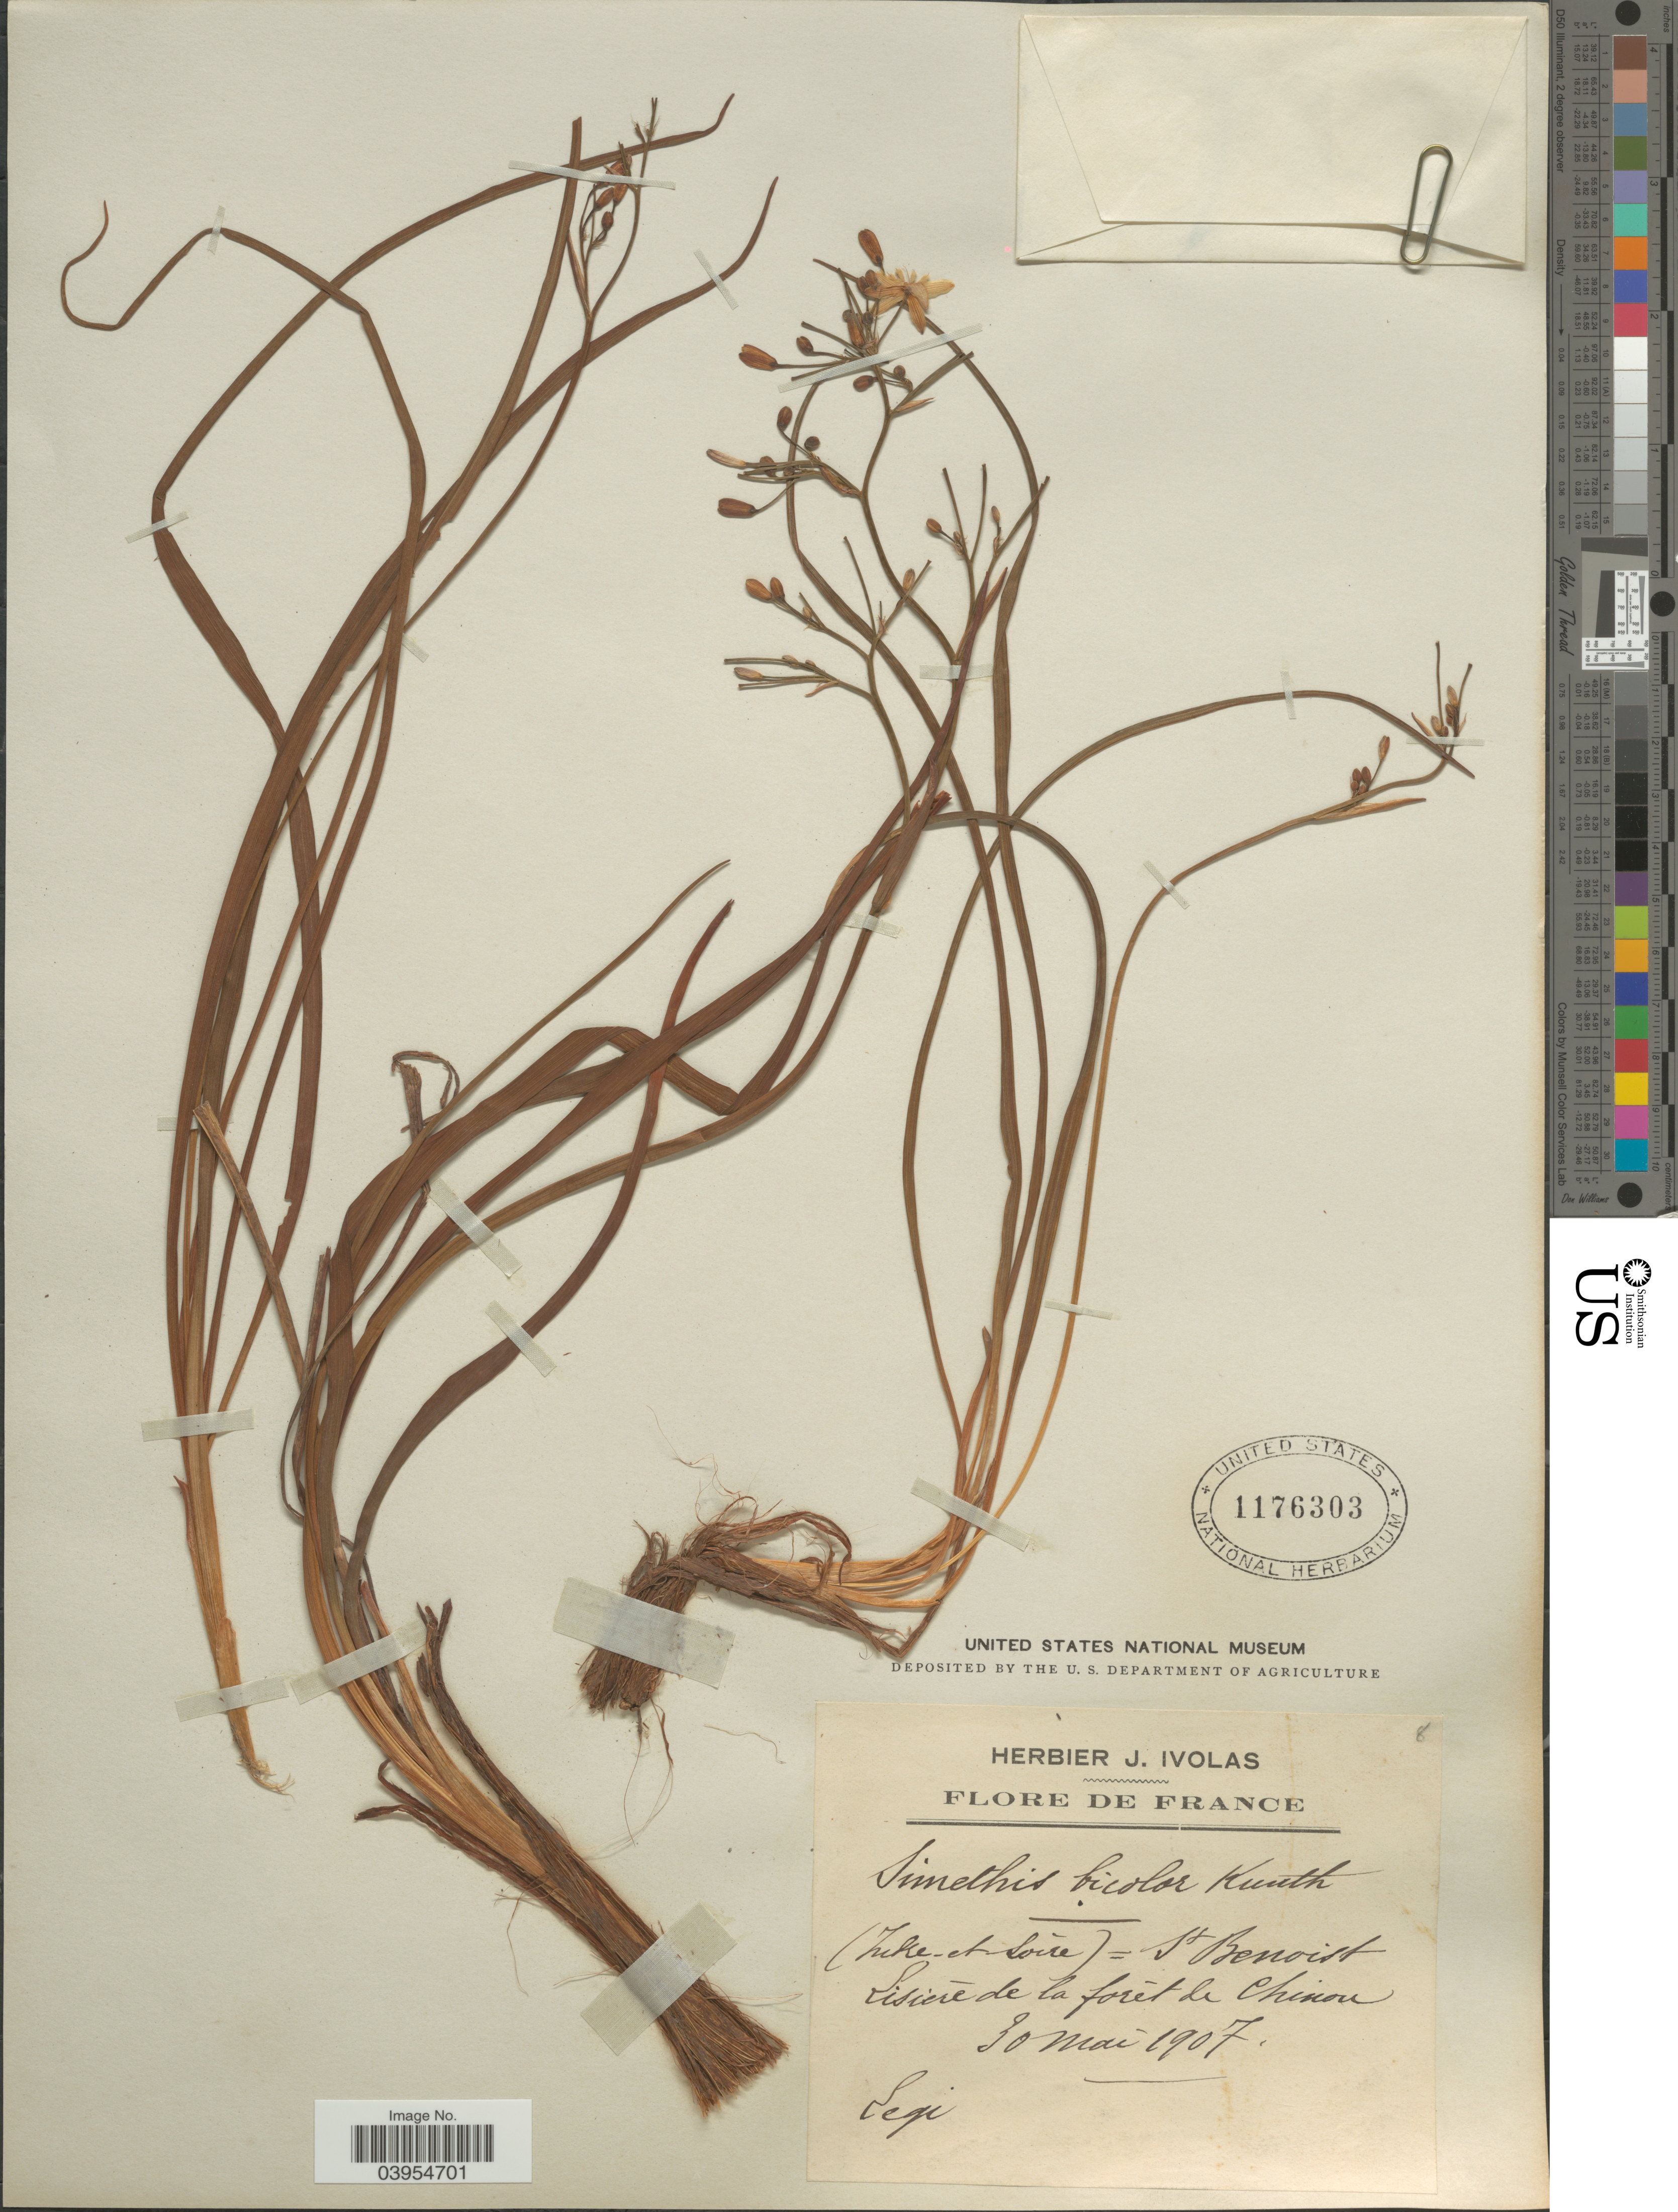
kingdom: Plantae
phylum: Tracheophyta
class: Liliopsida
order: Asparagales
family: Asphodelaceae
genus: Simethis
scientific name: Simethis bicolor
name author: Kunth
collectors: Ex herb. J. Ivolas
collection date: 1907-05-30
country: France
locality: (Indre et Loire) = St Benoist. Lisiere de la forét de Chinon.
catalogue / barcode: US 1176303